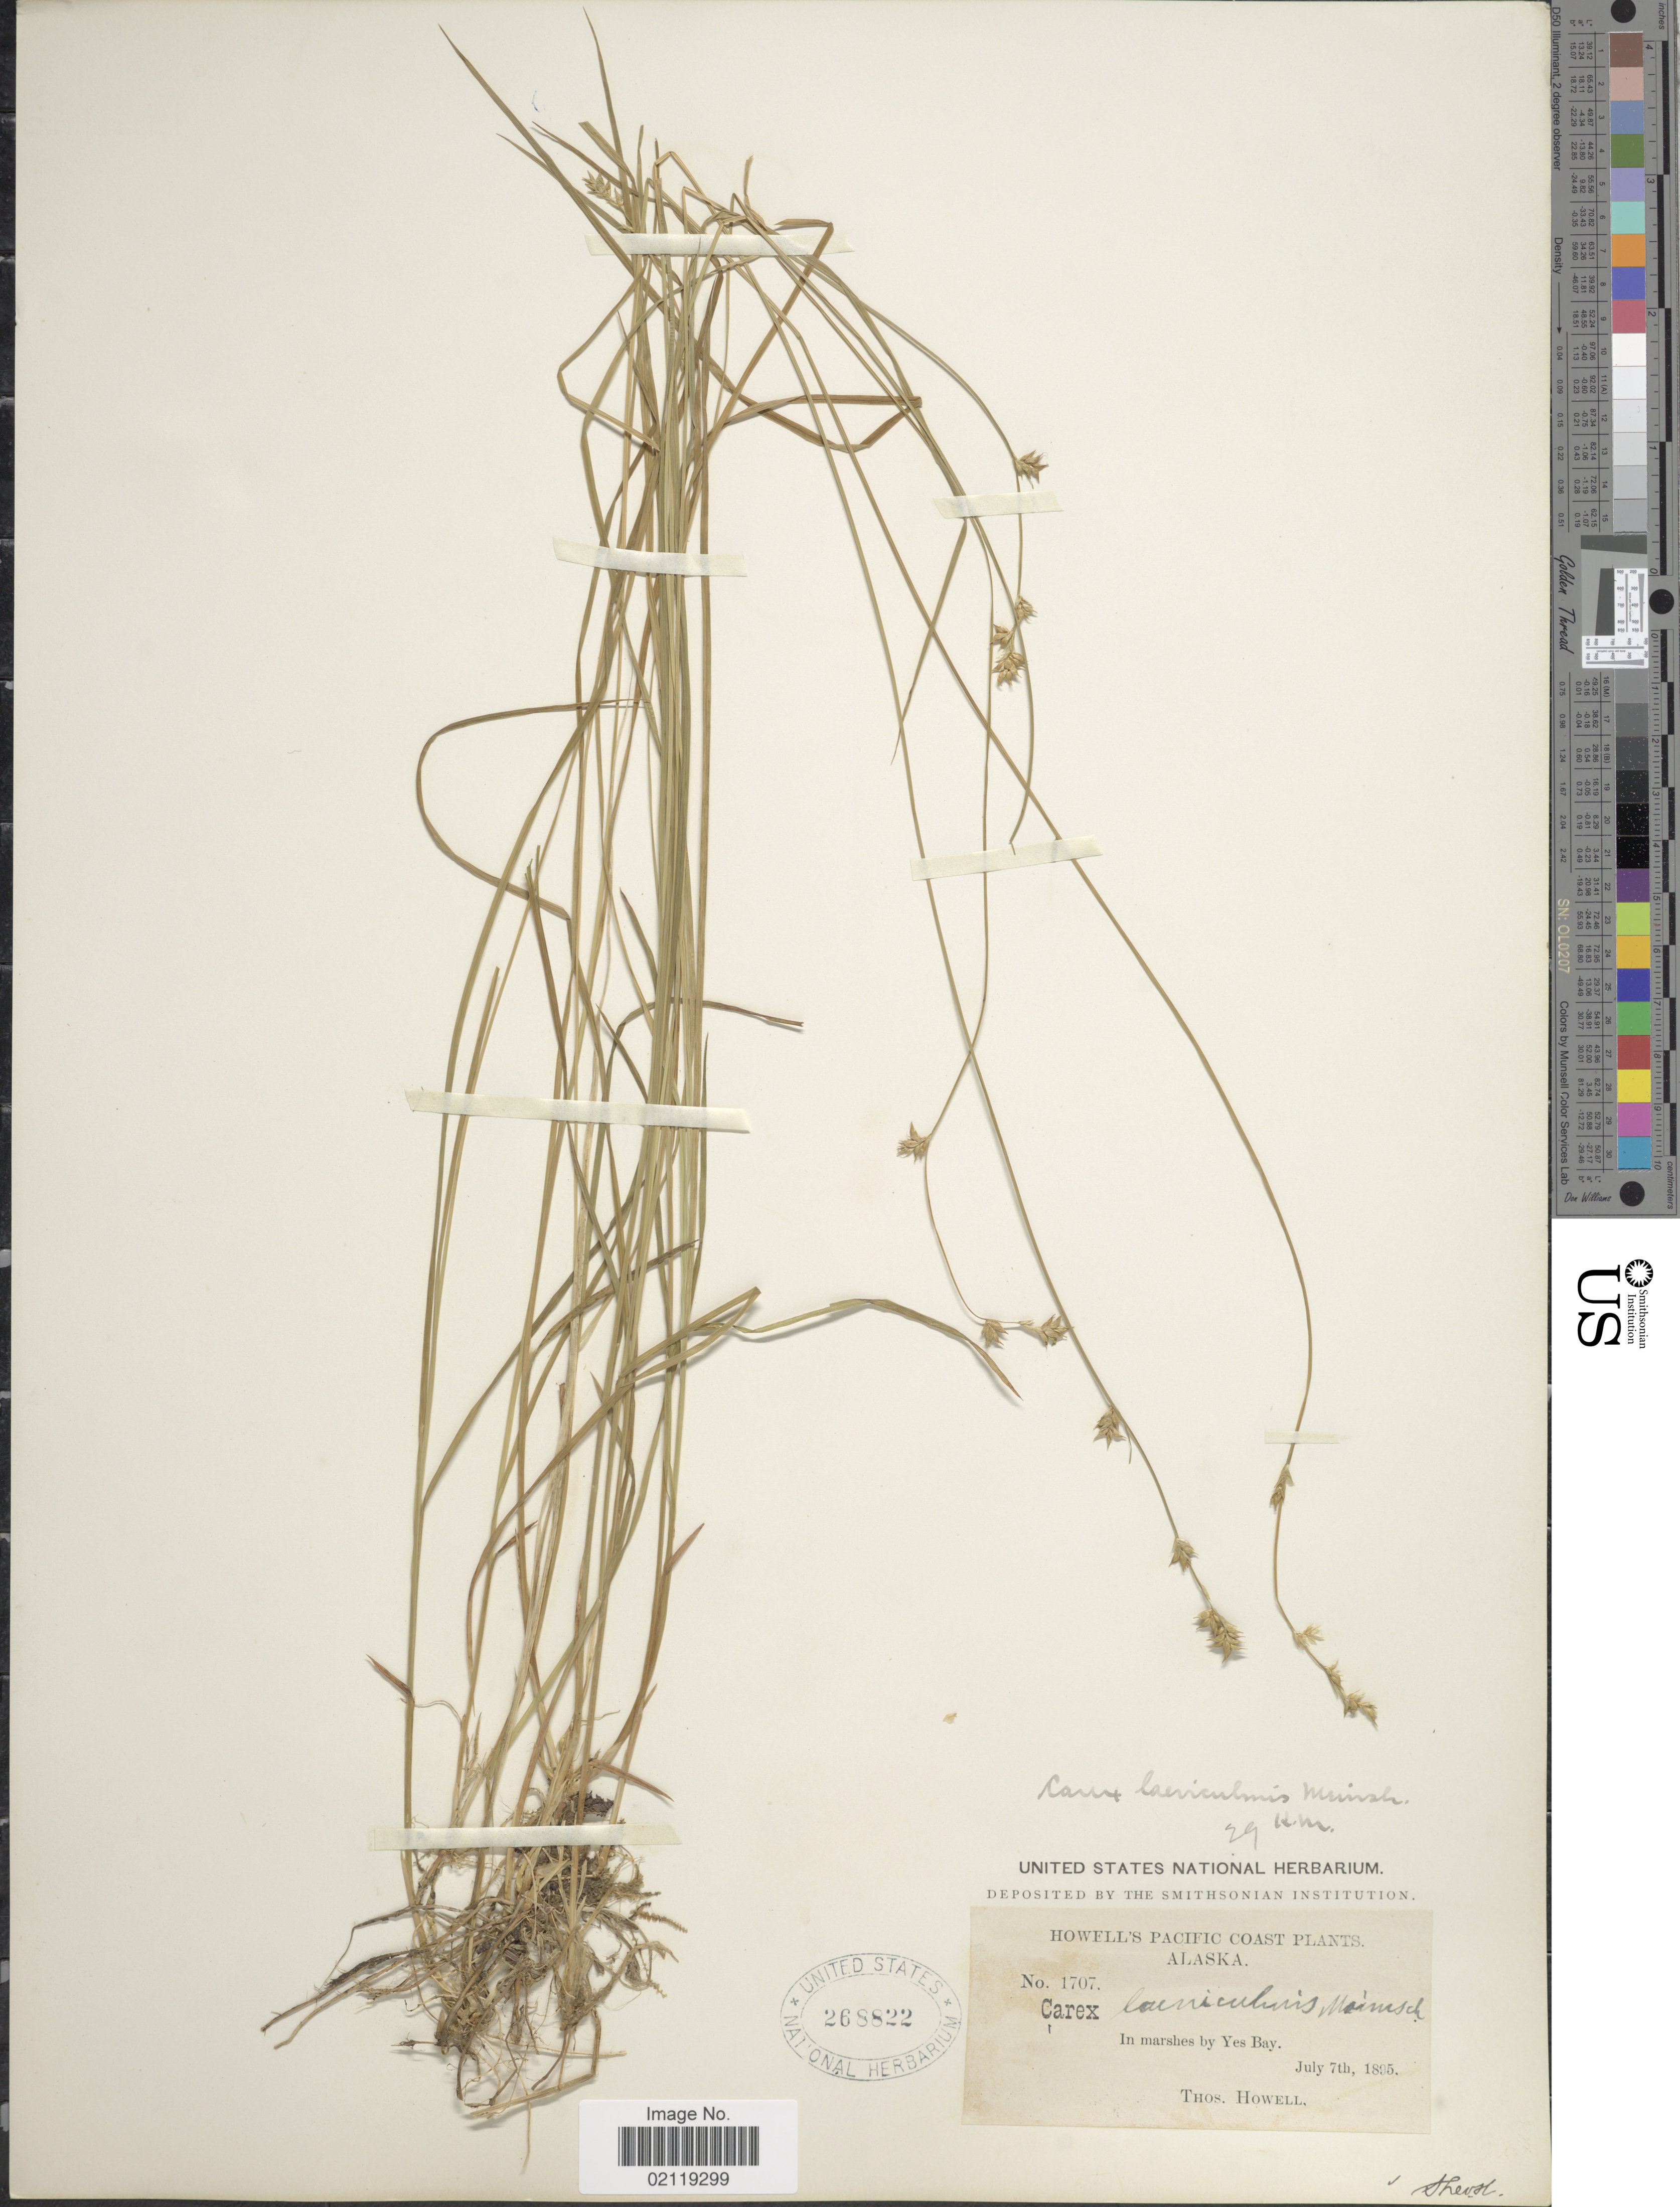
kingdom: Plantae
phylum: Tracheophyta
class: Liliopsida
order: Poales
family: Cyperaceae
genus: Carex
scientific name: Carex laeviculmis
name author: Meinsh.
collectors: T. Howell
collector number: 1707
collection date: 1895-07-07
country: United States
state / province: Alaska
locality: Pacific Coast. In marshes by Yes Bay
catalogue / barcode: US 268822